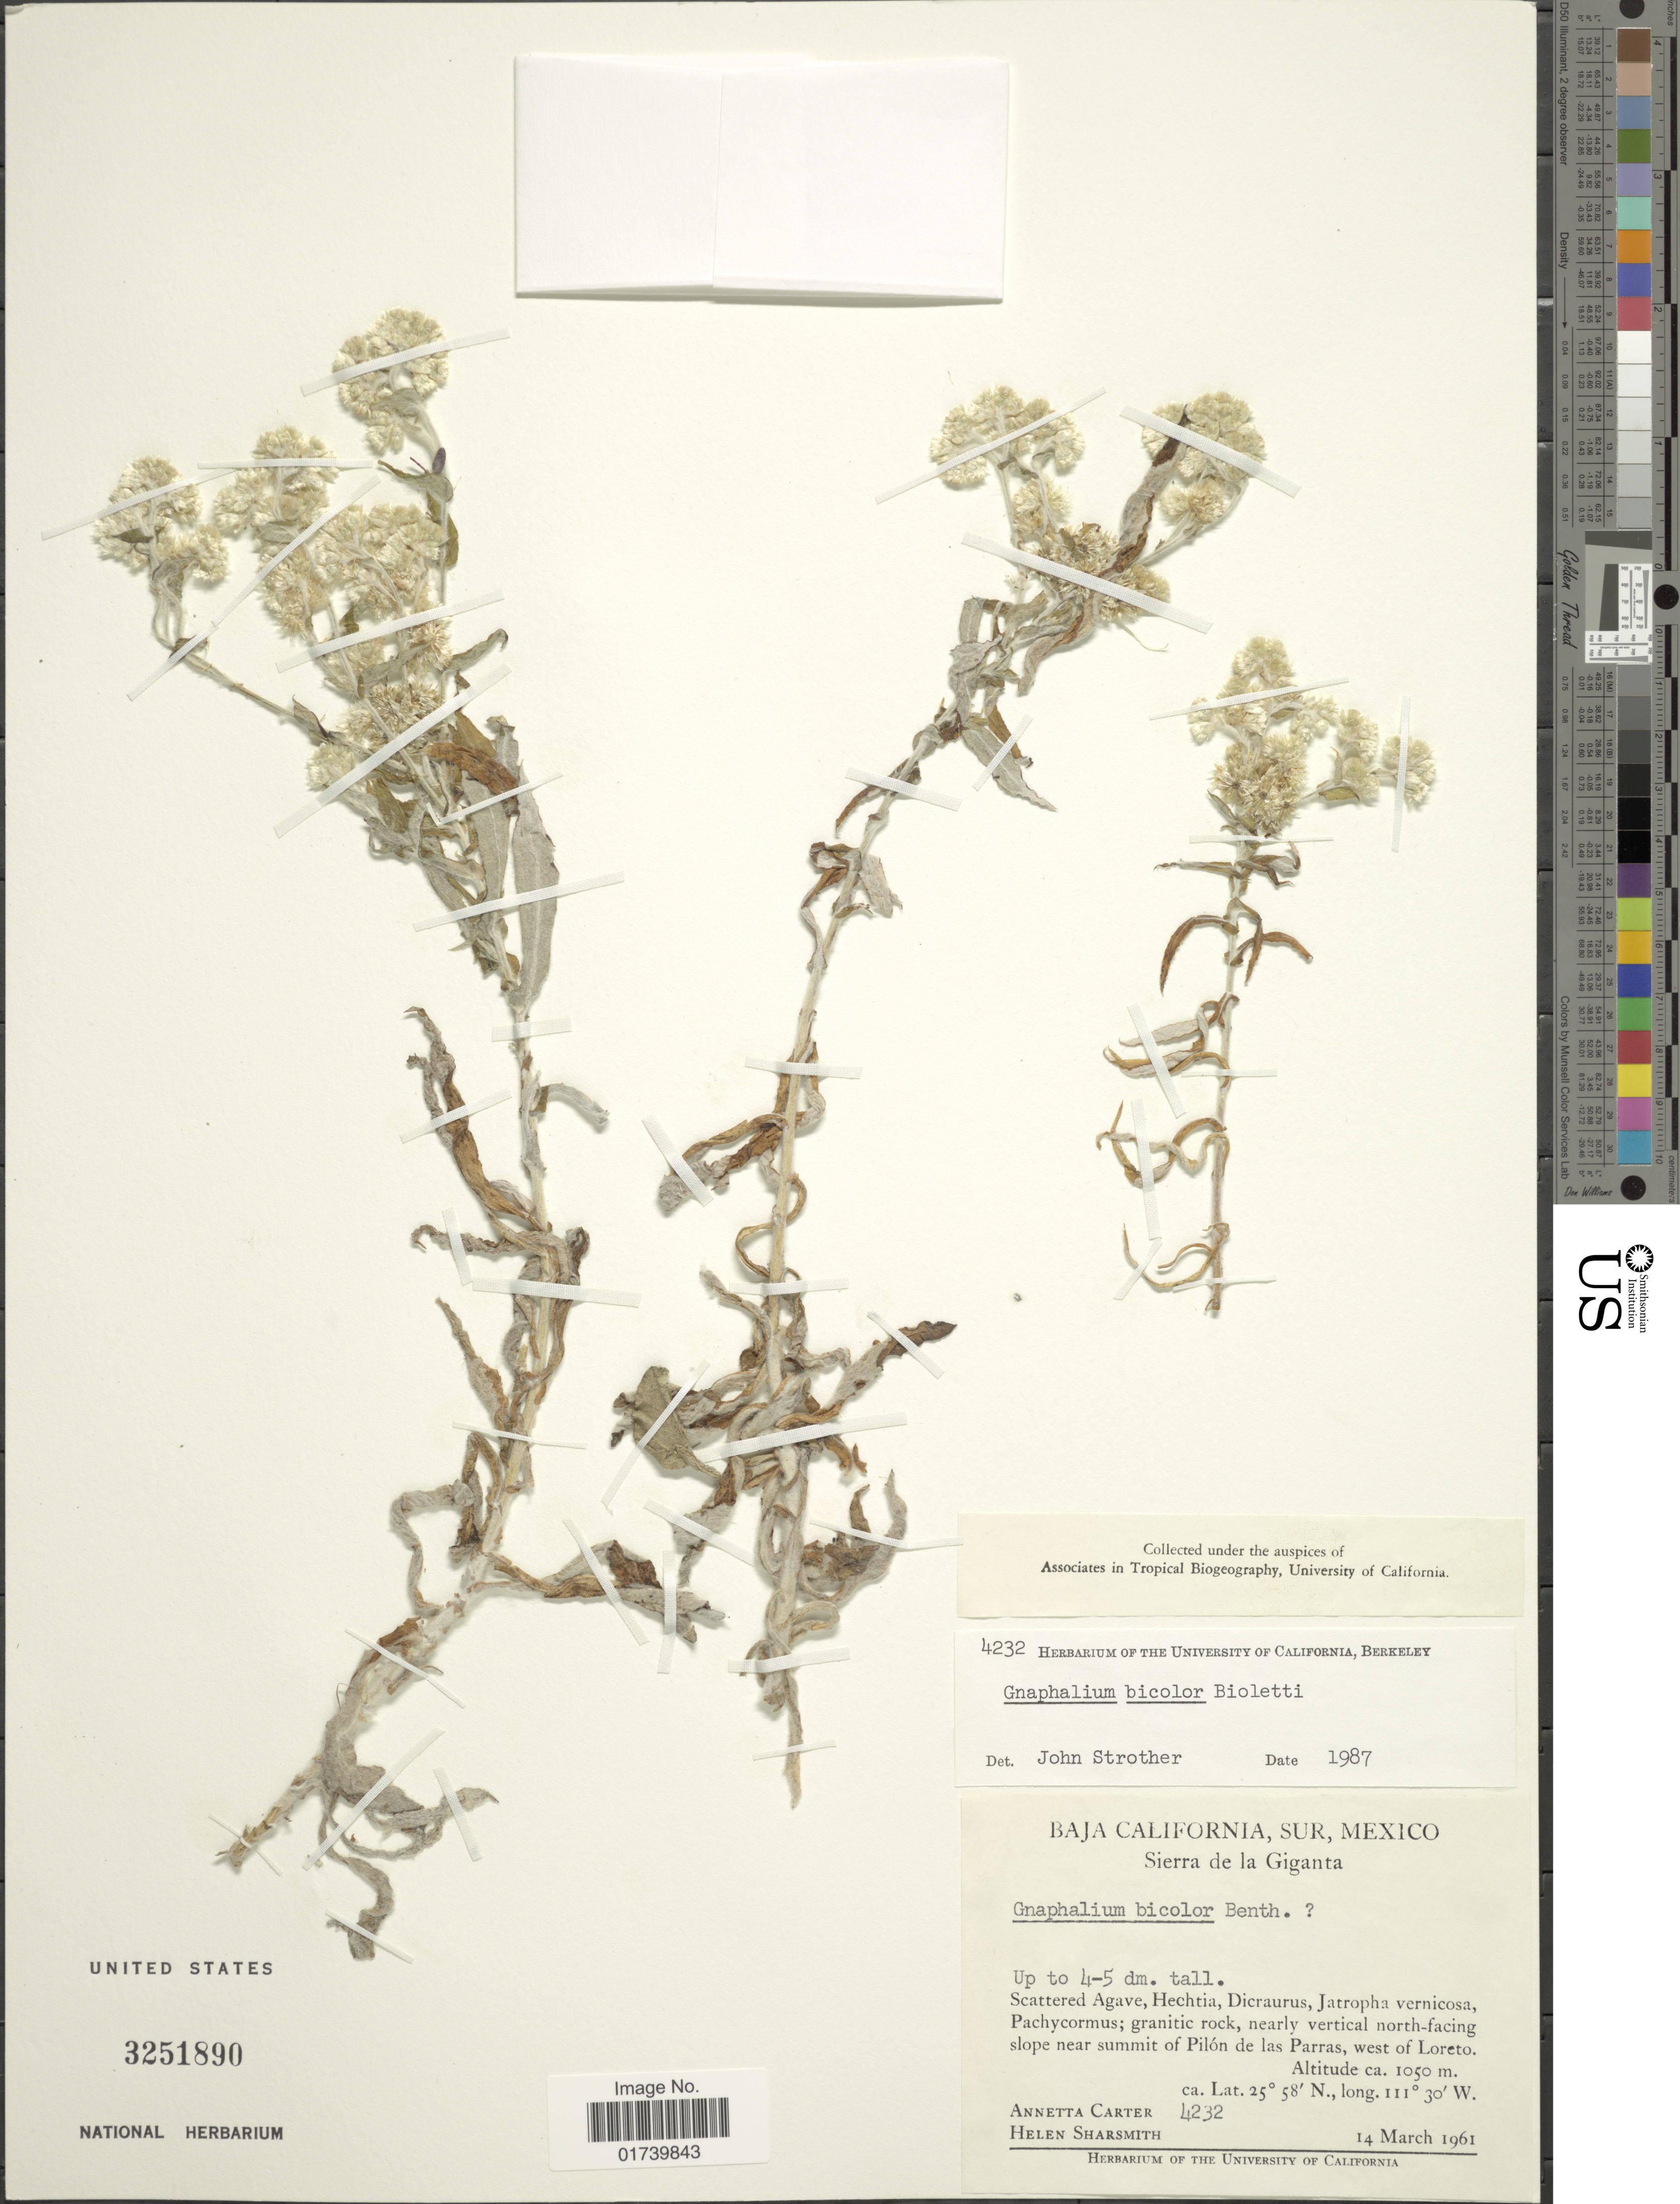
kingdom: Plantae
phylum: Tracheophyta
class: Magnoliopsida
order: Asterales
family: Asteraceae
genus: Pseudognaphalium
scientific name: Pseudognaphalium biolettii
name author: Anderb.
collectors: A. Carter & H. Sharsmith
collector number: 4232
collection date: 1961-03-14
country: Mexico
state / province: Baja California Sur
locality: Sur, Sierra de La Gigantea. Vertical north-facing slope near summit of Pilon de las Parras, west of Loreto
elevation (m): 1050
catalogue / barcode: US 3251890